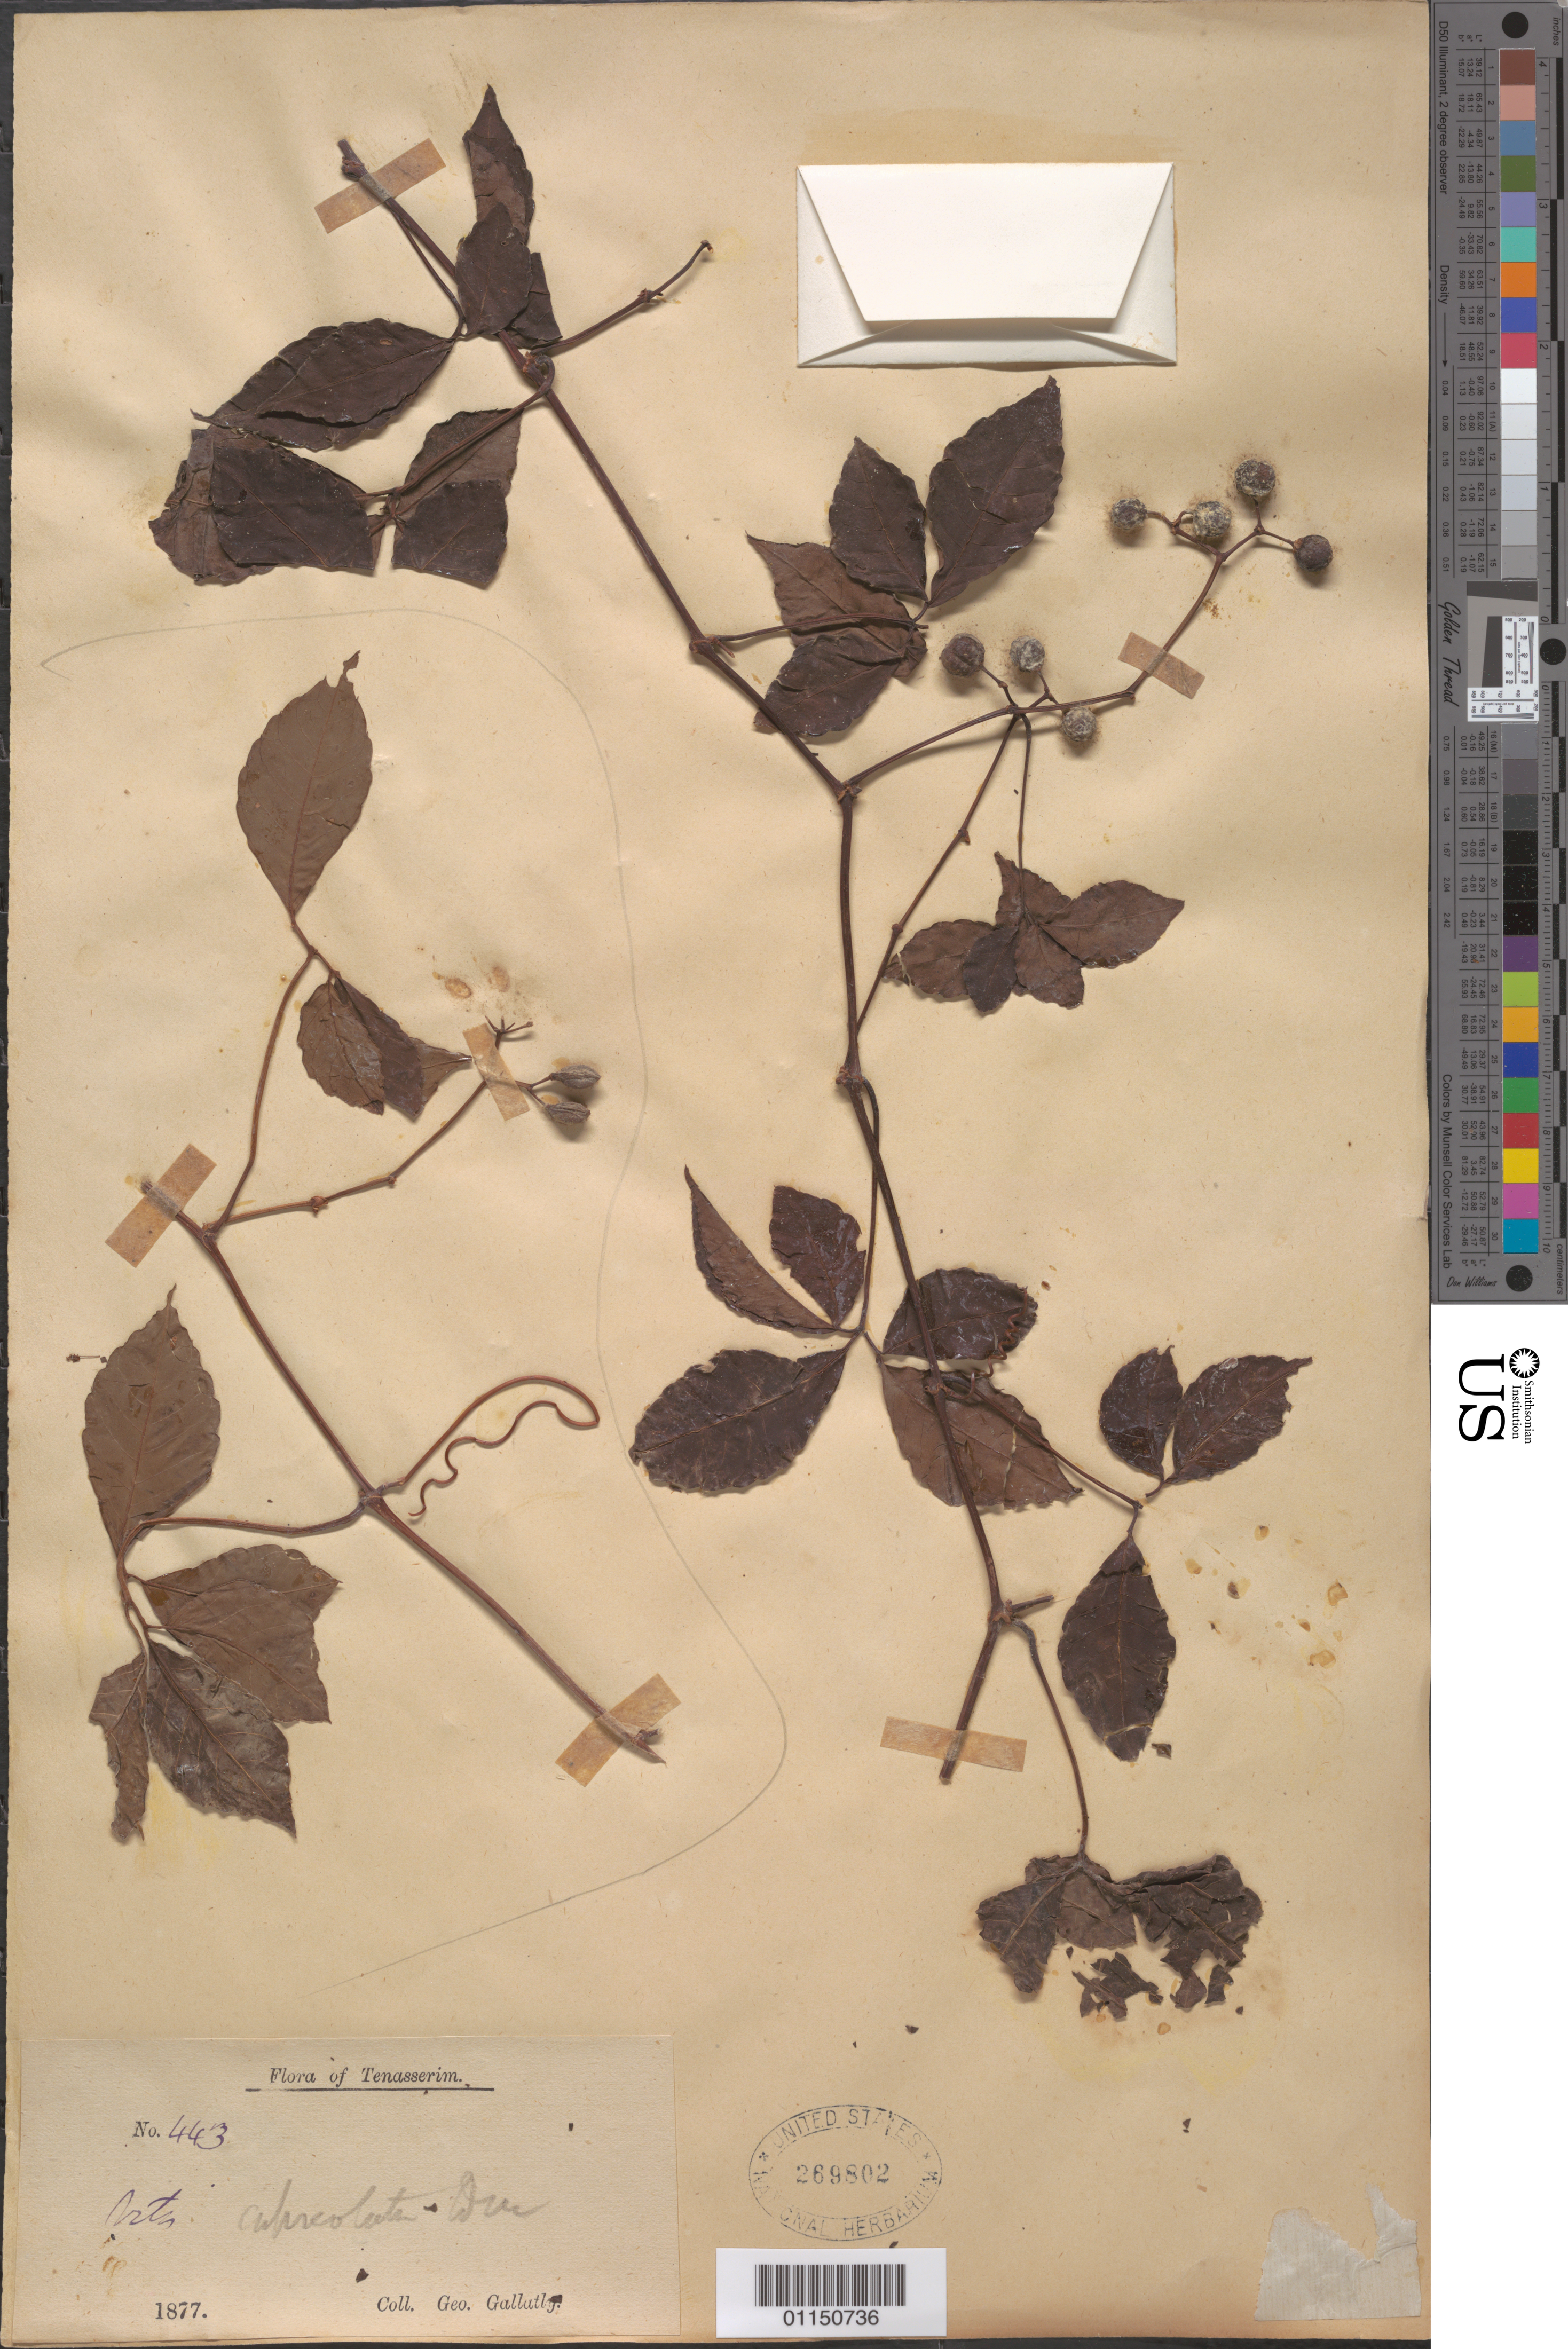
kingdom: Plantae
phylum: Tracheophyta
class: Magnoliopsida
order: Vitales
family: Vitaceae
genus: Tetrastigma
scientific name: Tetrastigma serrulatum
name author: (Roxb.) Planch.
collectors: G. Gallatly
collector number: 443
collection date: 1877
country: Myanmar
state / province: Tenasserim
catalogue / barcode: US 269802